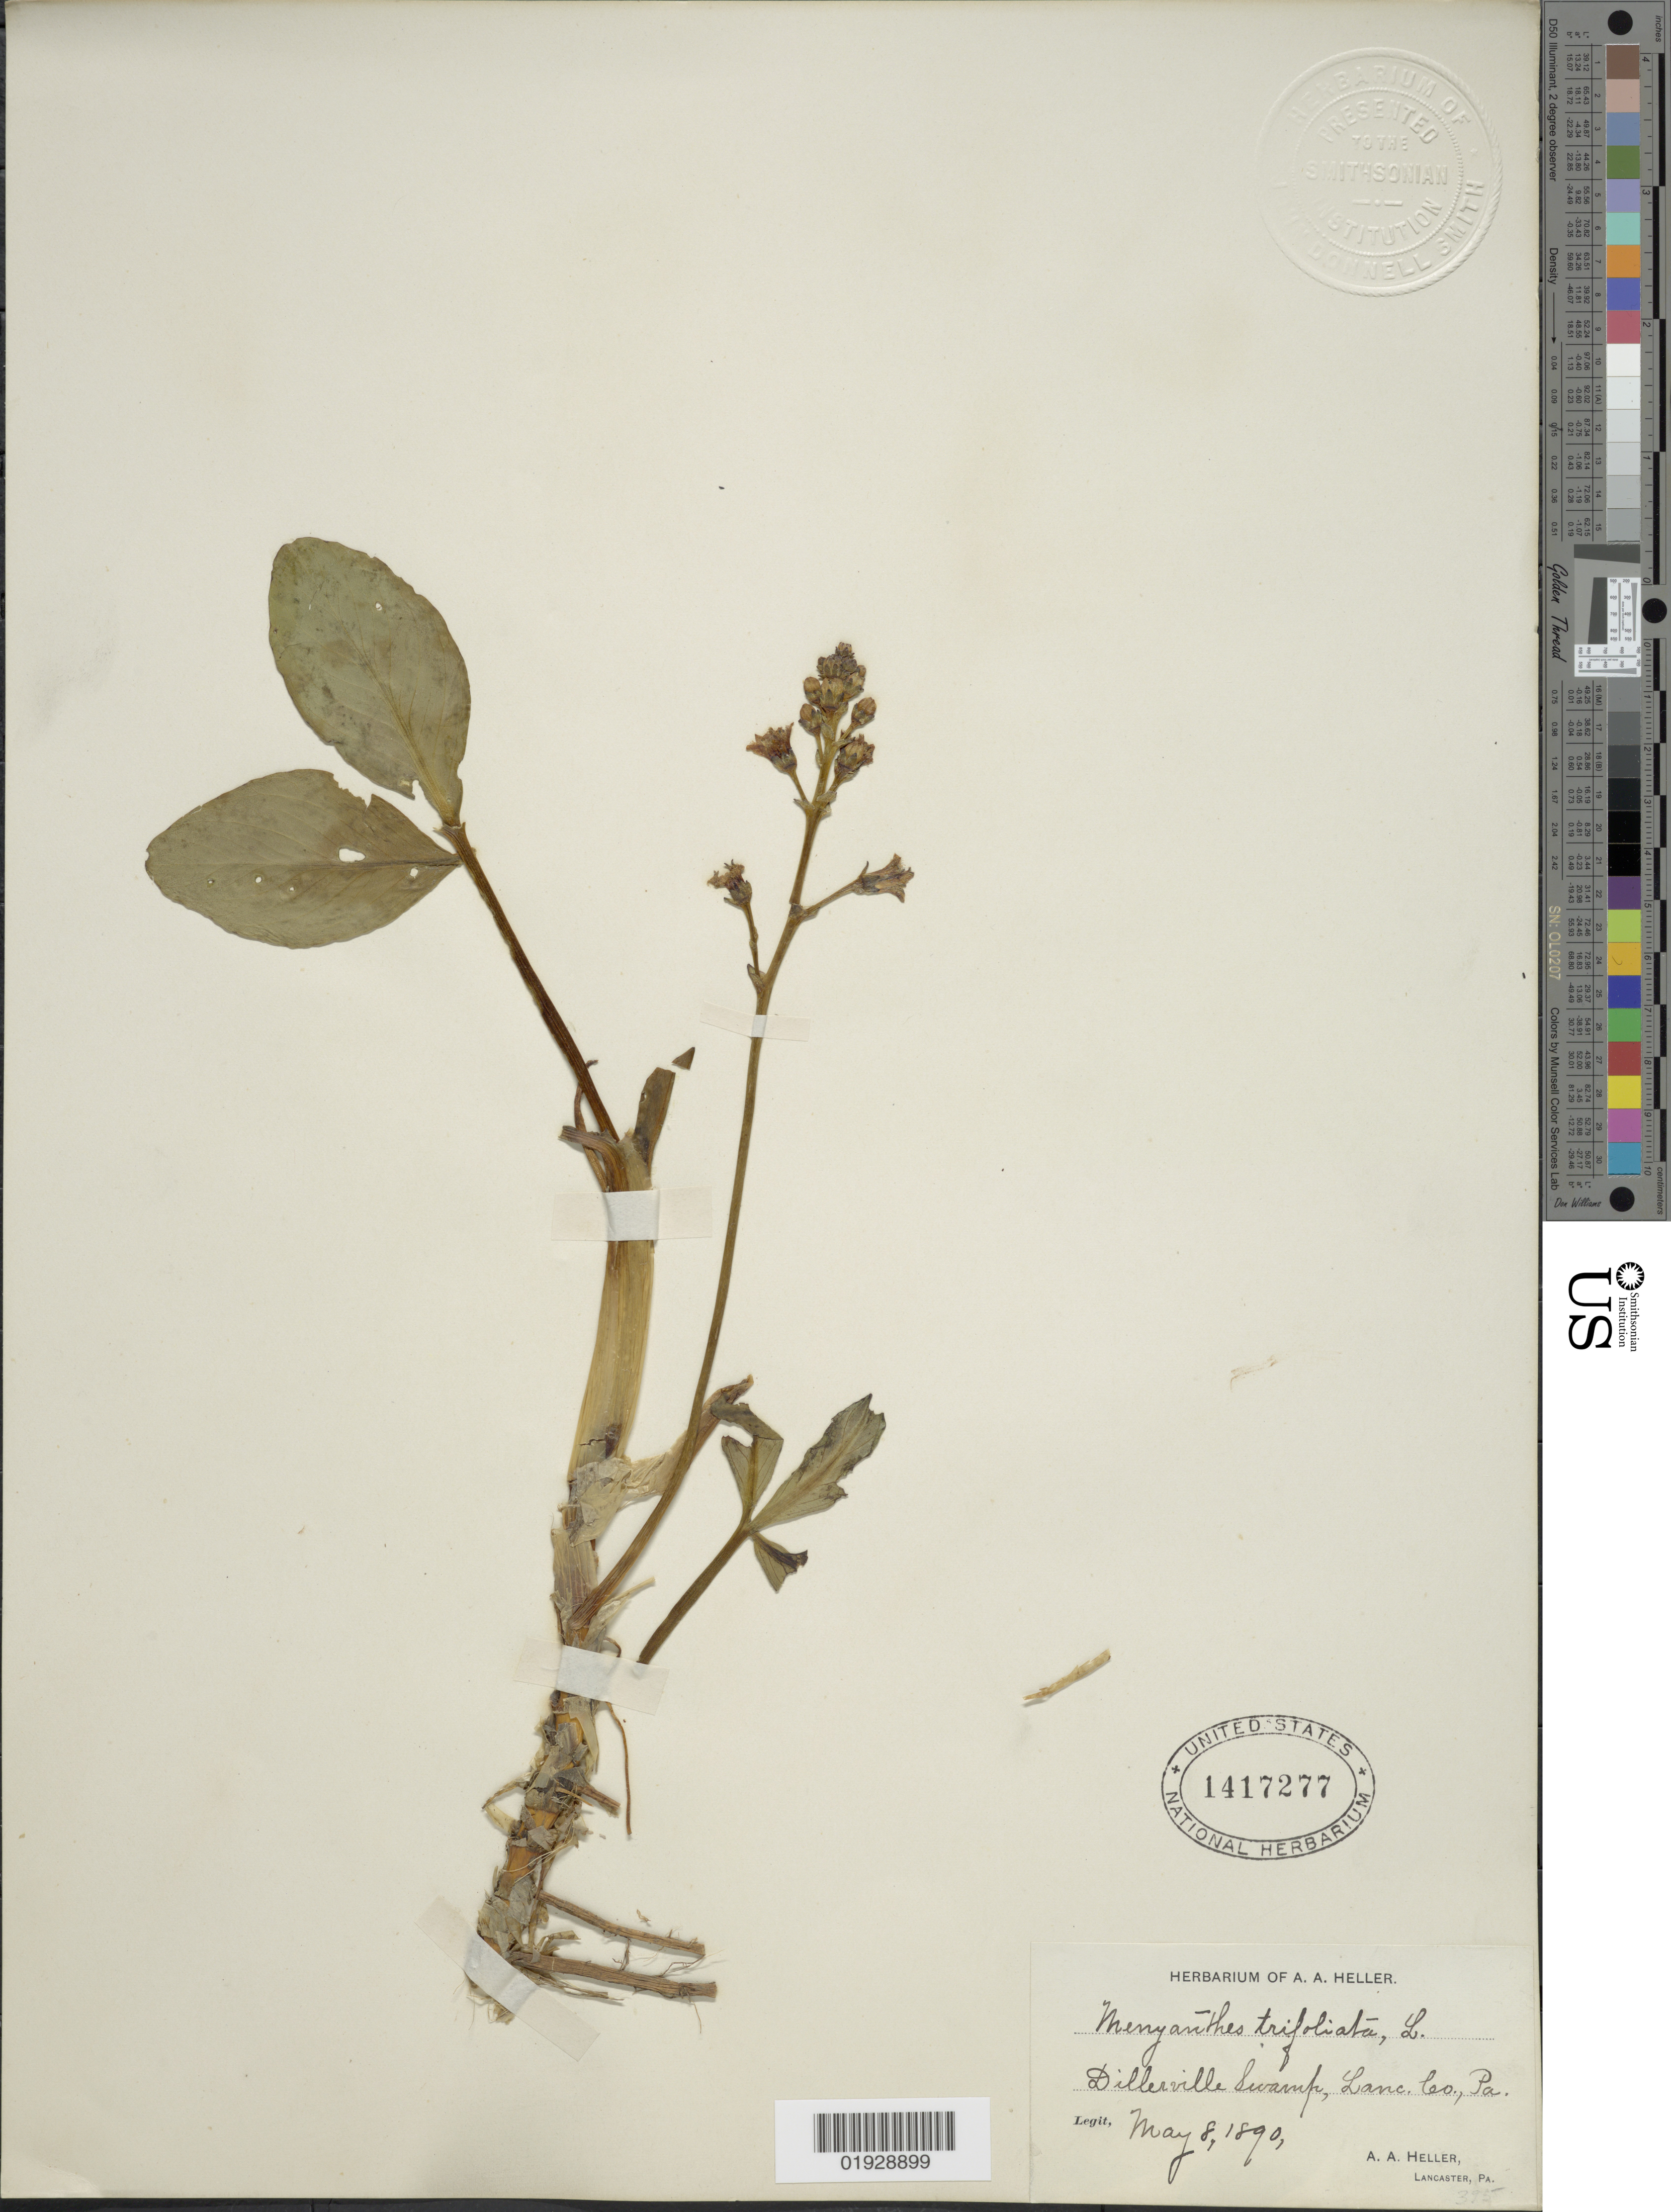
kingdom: Plantae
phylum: Tracheophyta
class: Magnoliopsida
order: Asterales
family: Menyanthaceae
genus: Menyanthes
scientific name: Menyanthes trifoliata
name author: L.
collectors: A. A. Heller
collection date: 1890-05-08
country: United States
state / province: Pennsylvania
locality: Dillerville Swamp, Lanc. Co., Pa., Lancaster.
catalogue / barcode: US 1417277